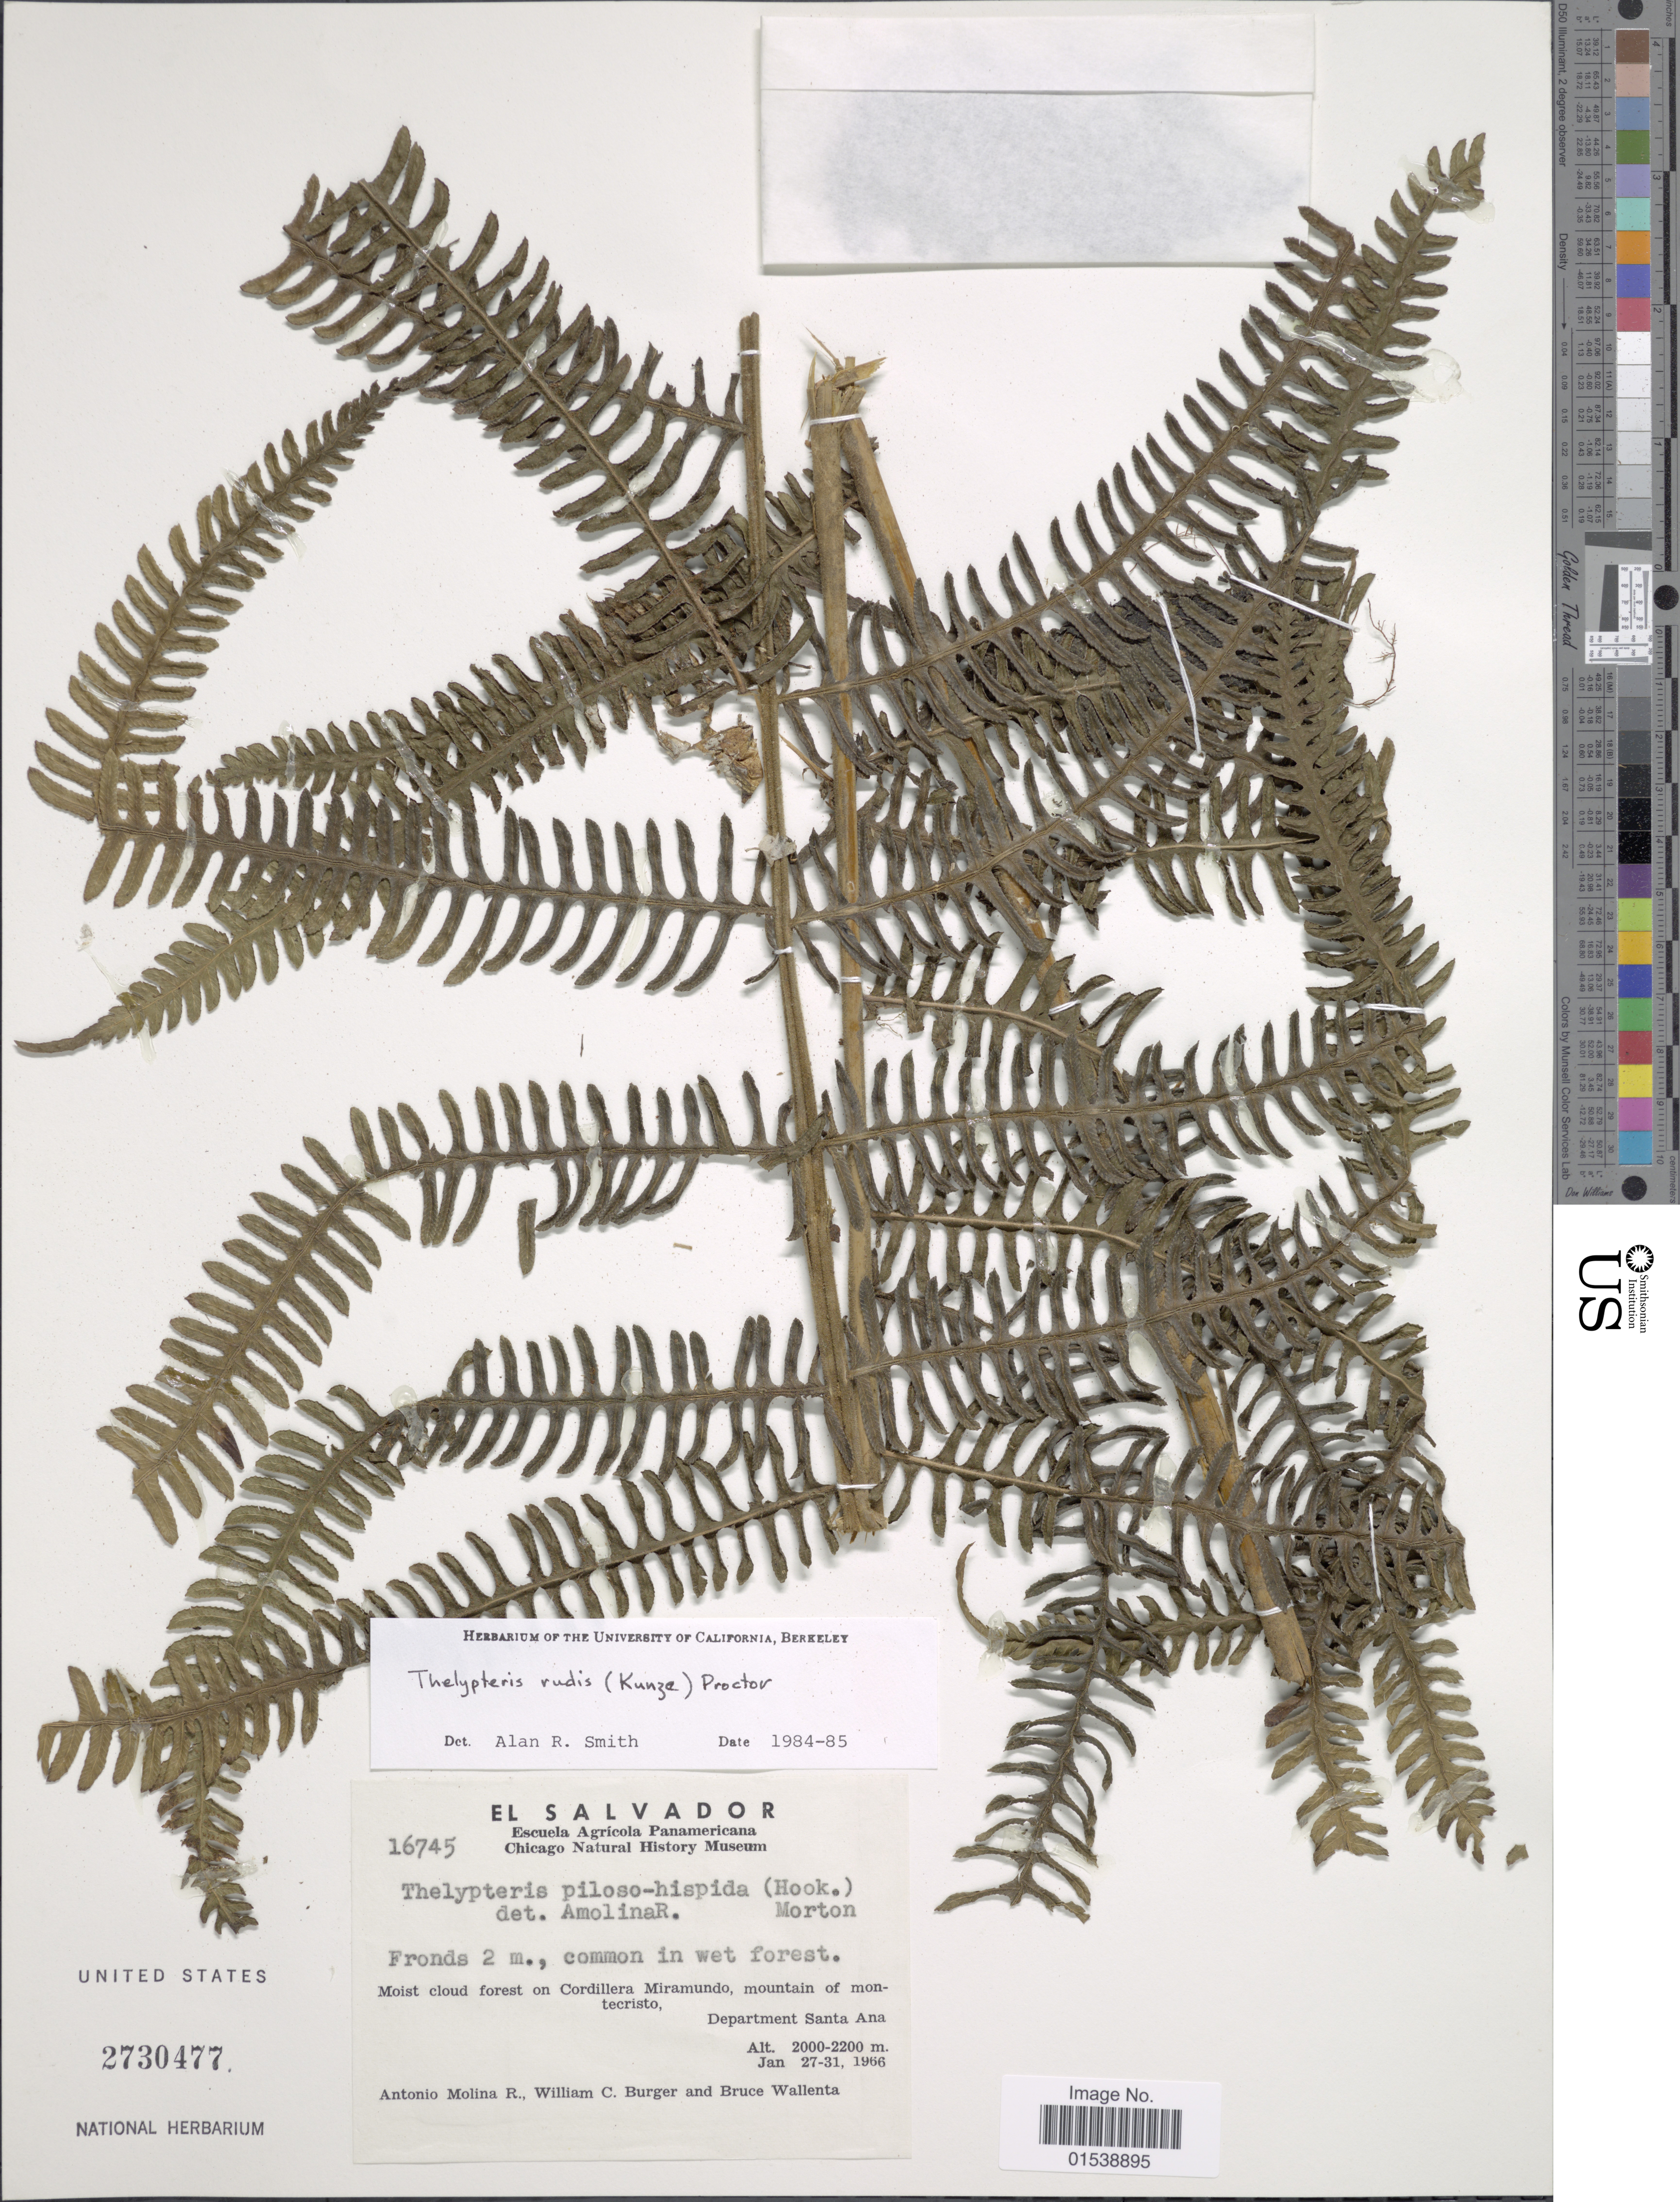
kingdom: Plantae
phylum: Tracheophyta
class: Polypodiopsida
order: Polypodiales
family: Thelypteridaceae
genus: Amauropelta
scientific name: Amauropelta rudis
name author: (Kunze) Pic. Serm.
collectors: A. Molina R., W. Burger & B. Wallenta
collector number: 16745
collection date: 1966-01-27/1966-01-31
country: El Salvador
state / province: Santa Ana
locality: Moist cloud forest on Cordillera Miramundo, mountain of montecristo, Department Santa Ana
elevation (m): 2000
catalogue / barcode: US 2730477